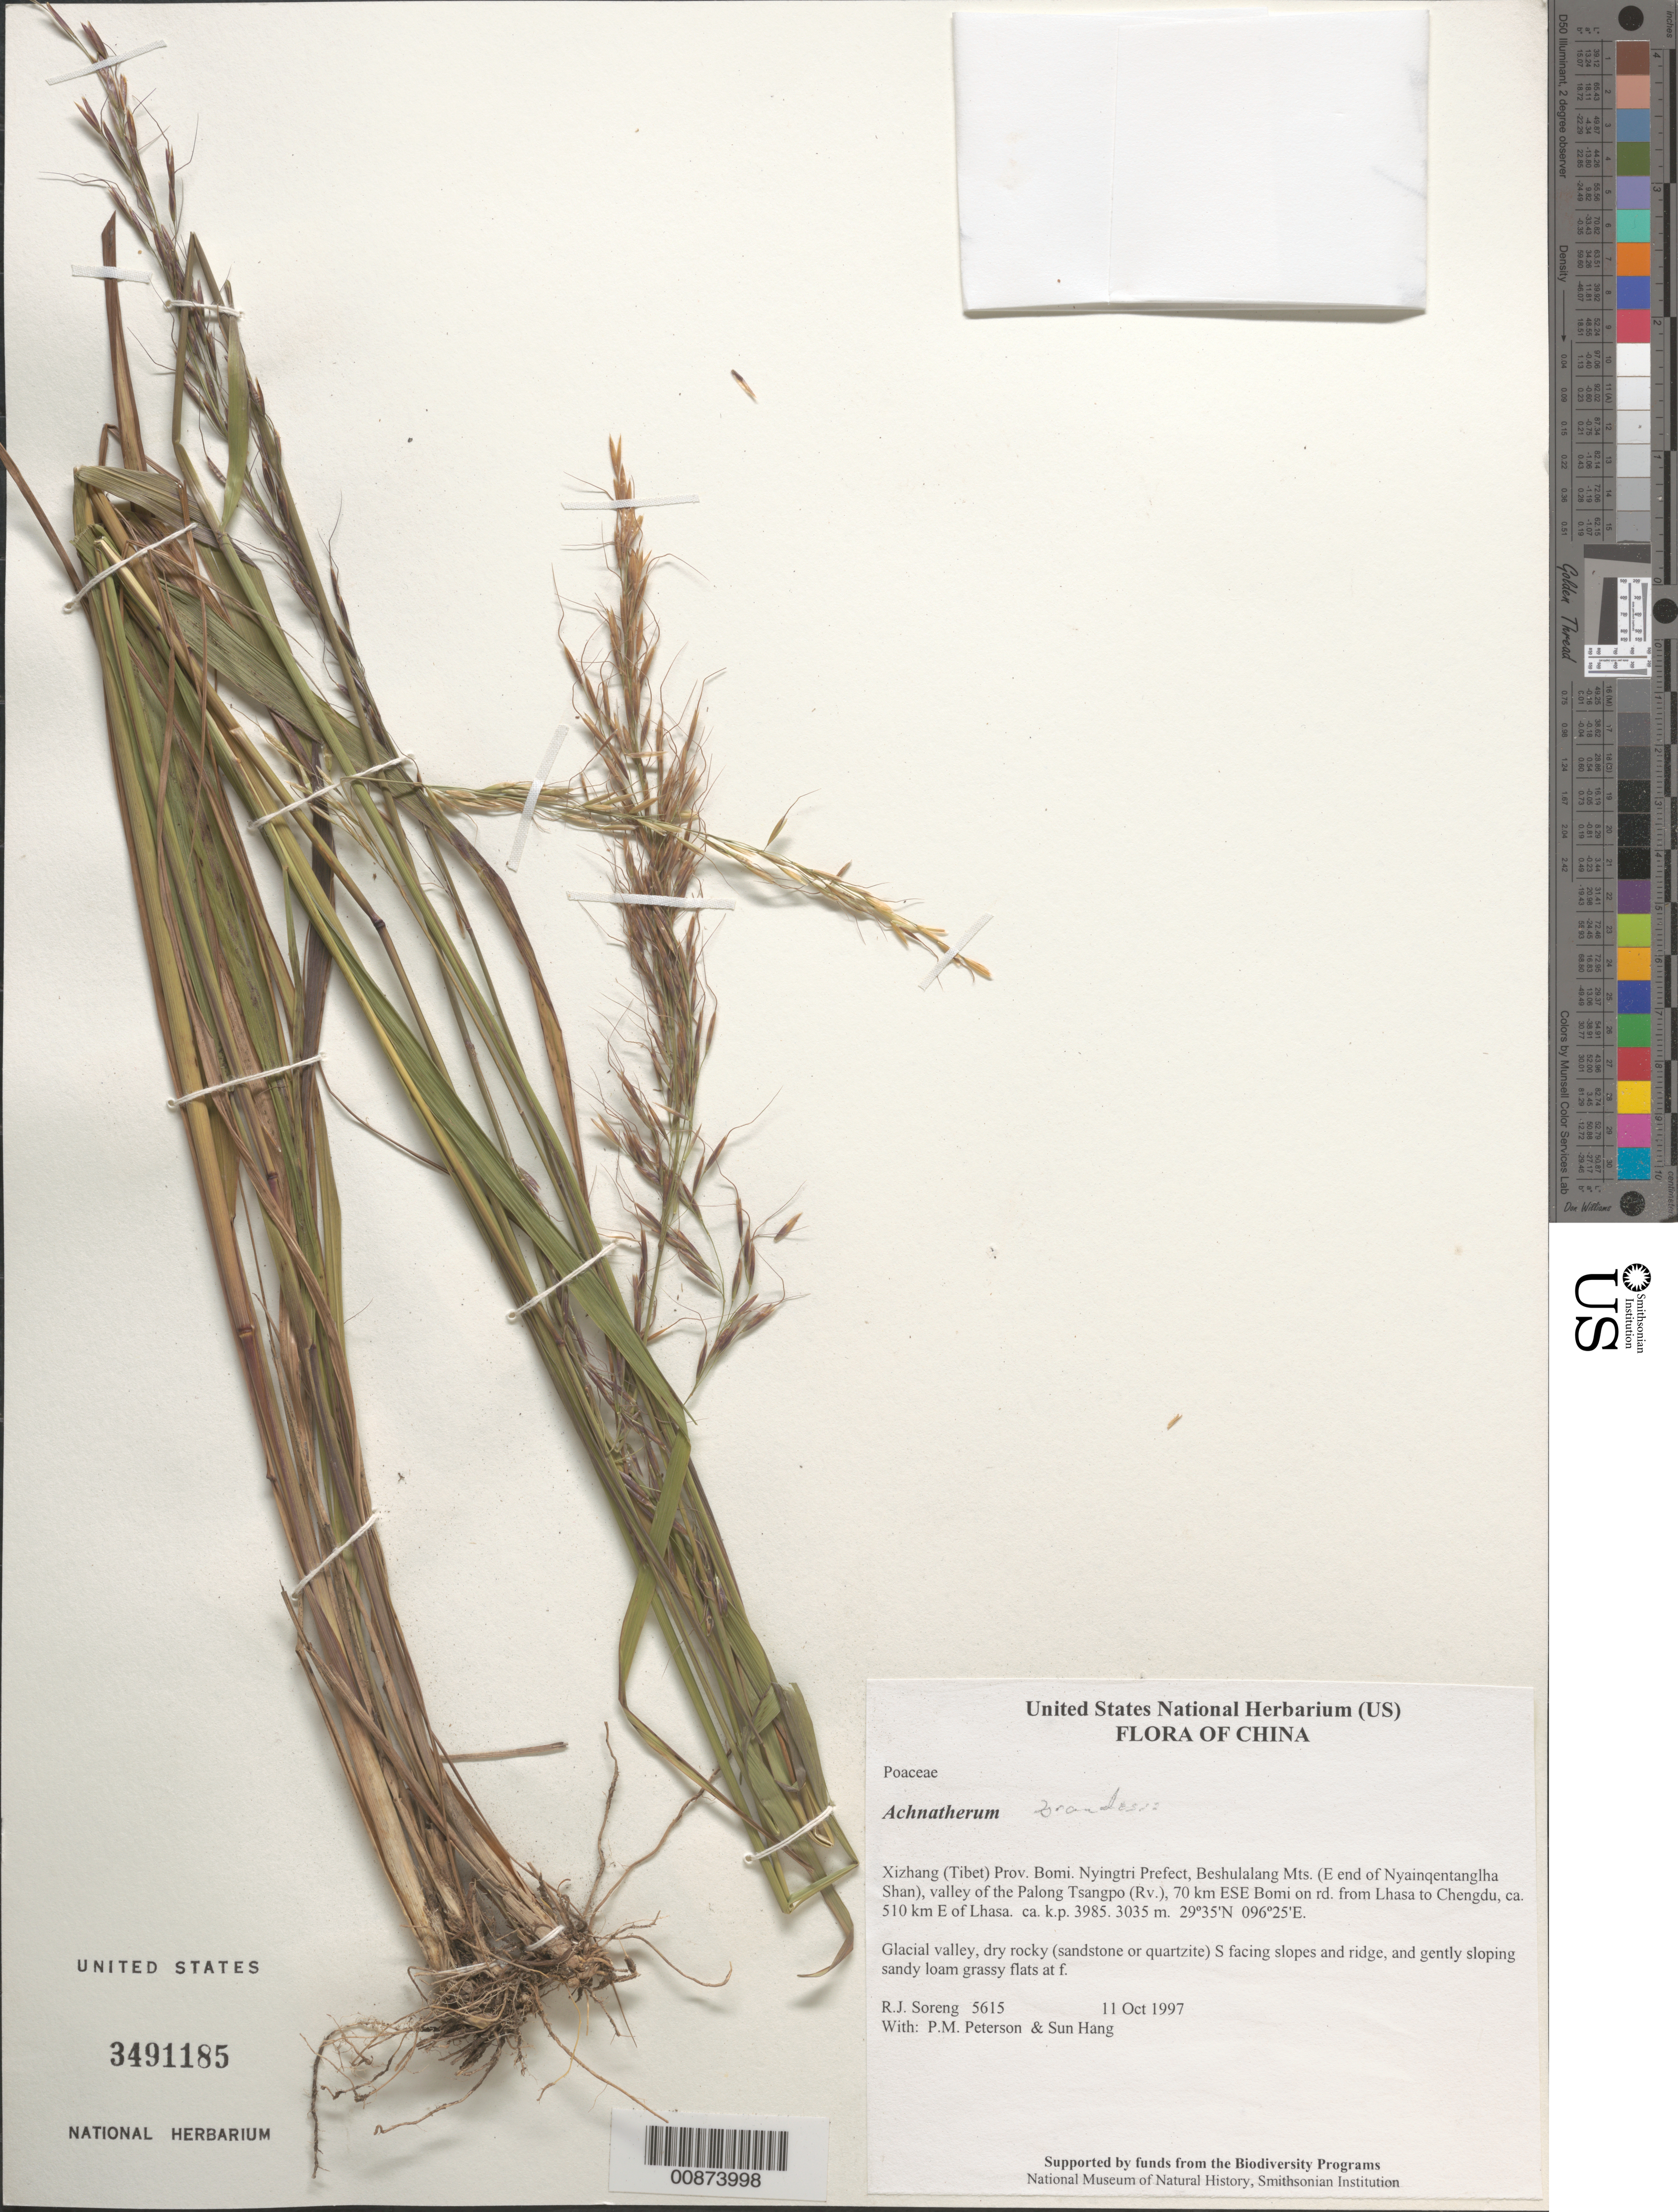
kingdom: Plantae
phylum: Tracheophyta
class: Liliopsida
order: Poales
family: Poaceae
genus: Achnatherum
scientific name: Achnatherum brandisii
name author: (Mez) Z.L. Wu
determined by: Soreng, Robert J., Research Associate (BOT), Smithsonian Institution - National Museum of Natural History (UNITED STATES)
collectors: R. J. Soreng, P. M. Peterson & Sun Hang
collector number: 5615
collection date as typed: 11 Oct 1997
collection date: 1997-10-11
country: China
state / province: Xizang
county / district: Bomi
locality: Nyingtri Prefect, Beshulalang Mts. (E end of Nyainqentanglha Shan), valley of the Palong Tsangpo (Rv.), 70 km ESE Bomi on rd. from Lhasa to Chengdu, ca. 510 km E of Lhasa. ca. k.p. 3985.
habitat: Glacial valley, dry rocky (sandstone or quartzite) S facing slopes and ridge, and gently sloping sandy loam grassy flats at f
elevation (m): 3035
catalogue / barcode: US 3491185